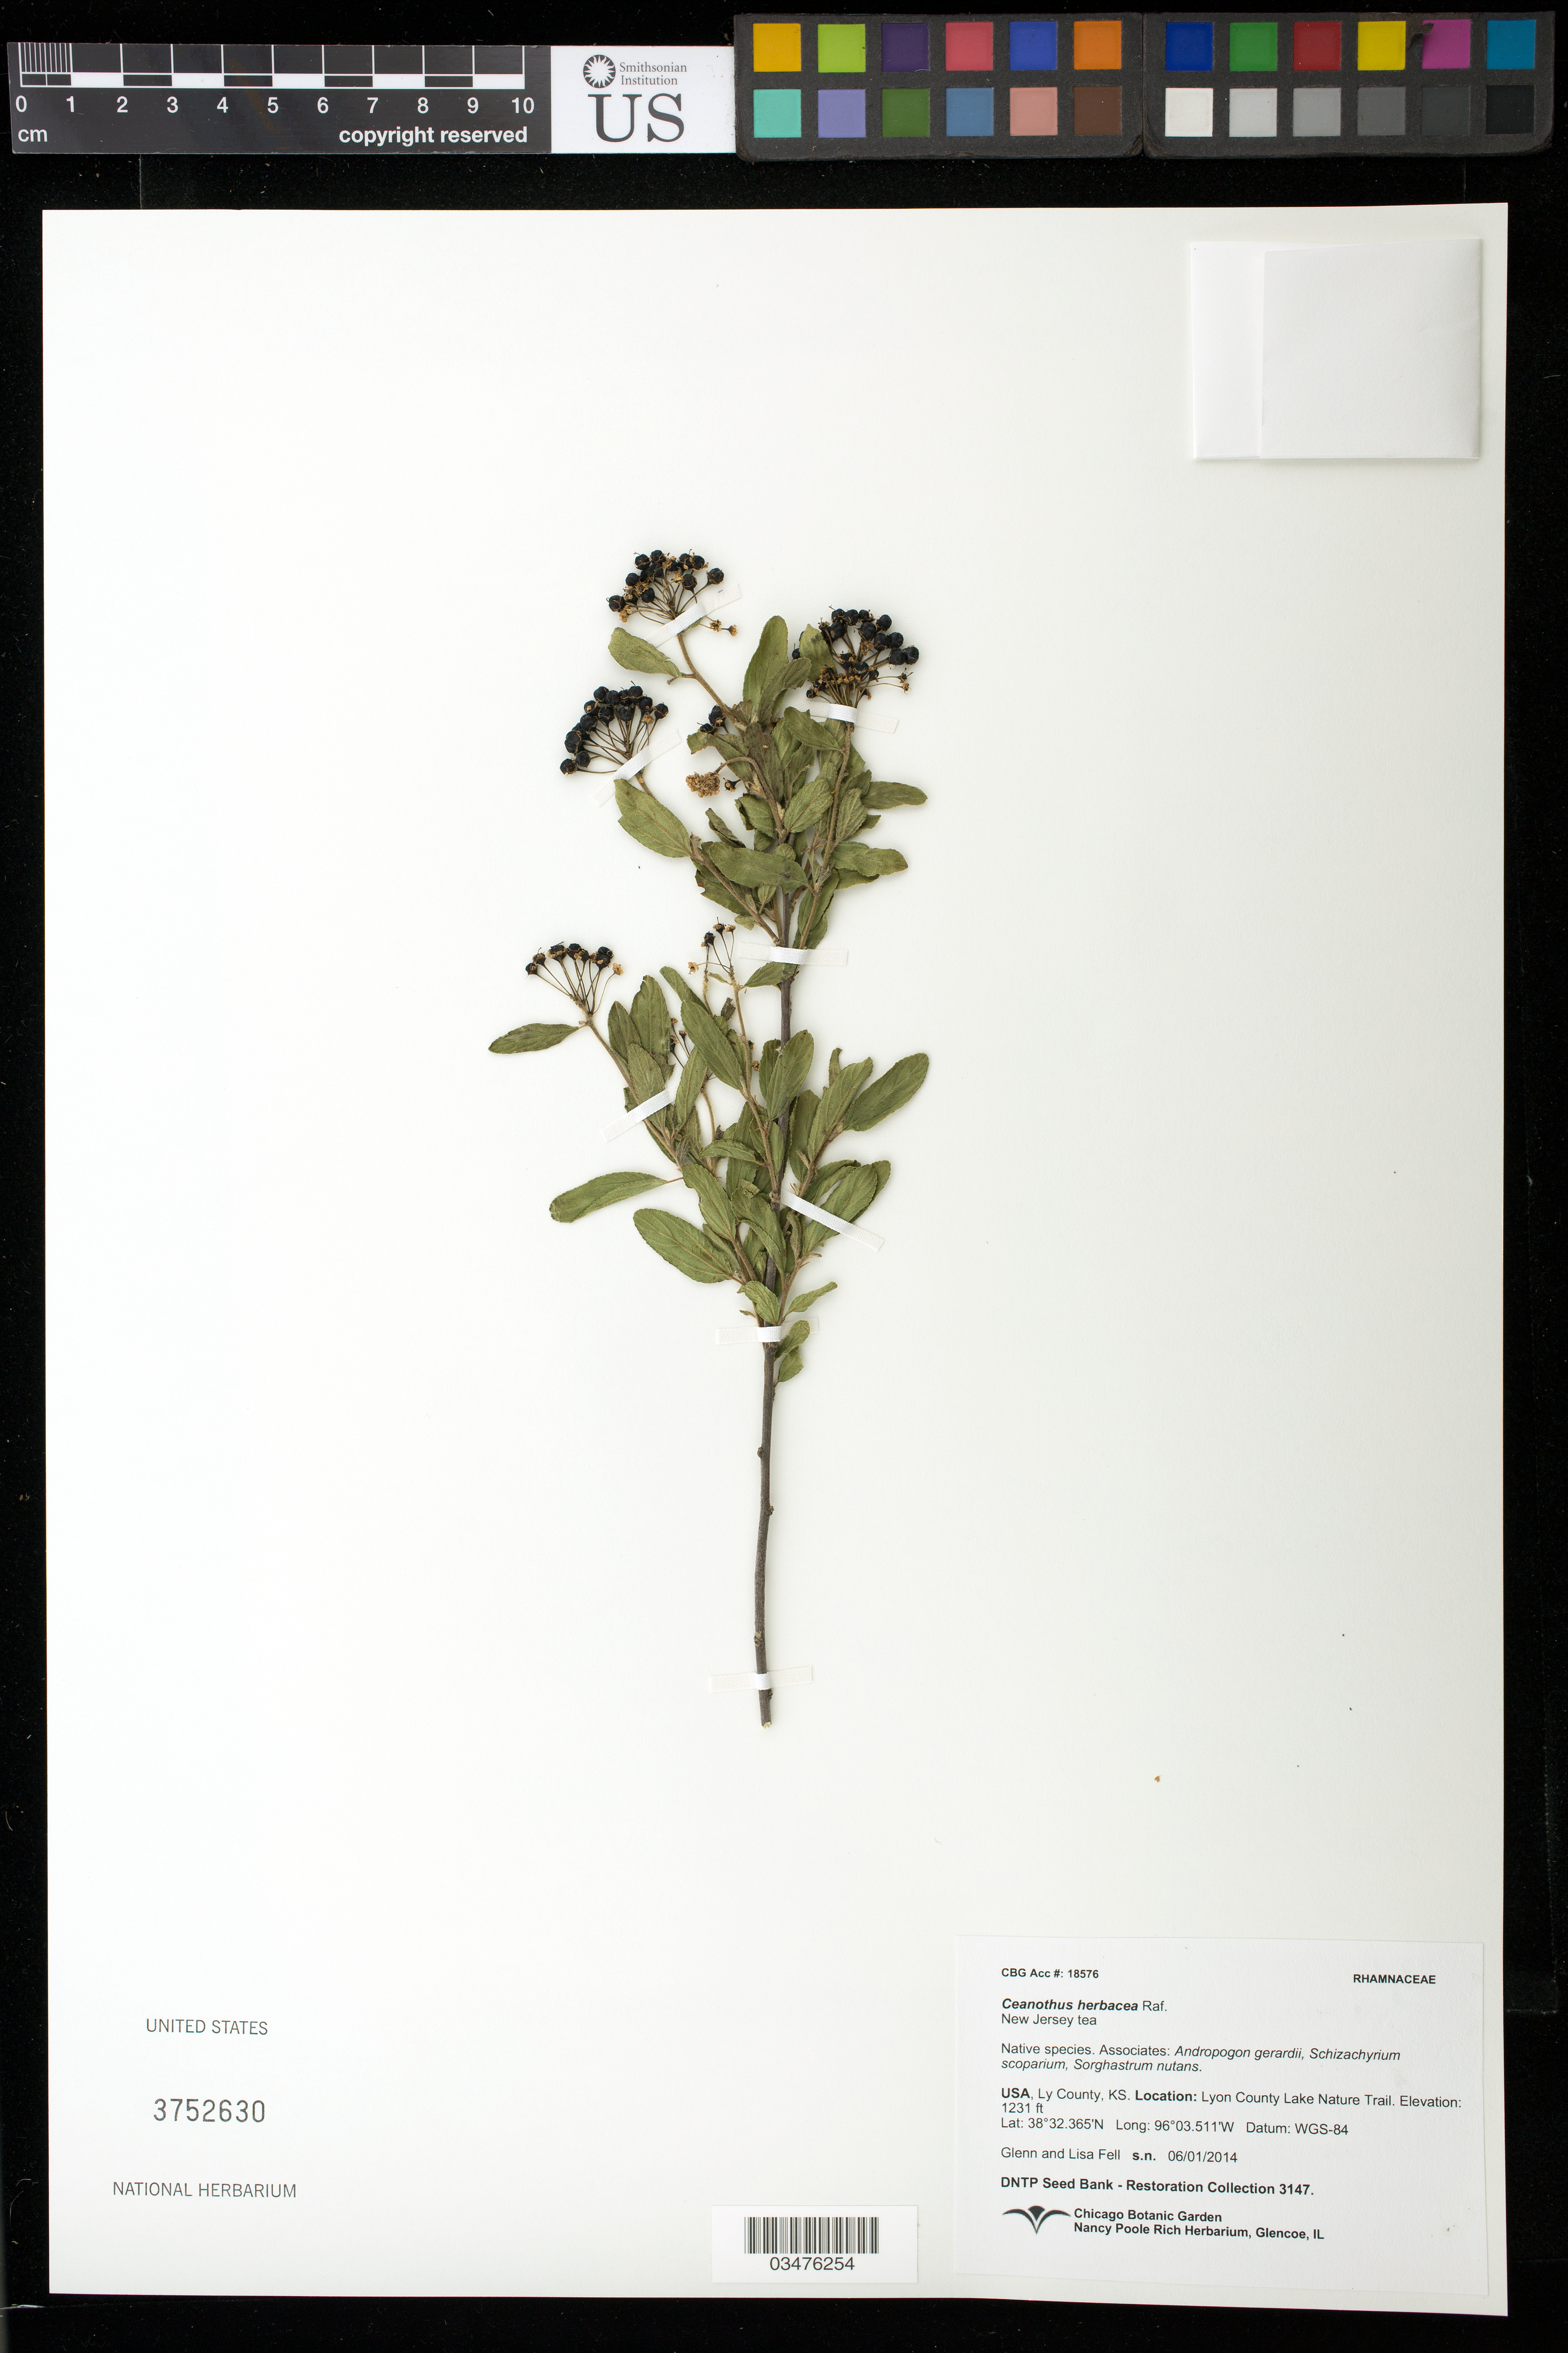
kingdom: Plantae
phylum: Tracheophyta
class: Magnoliopsida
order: Rosales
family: Rhamnaceae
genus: Ceanothus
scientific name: Ceanothus herbaceus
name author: Raf.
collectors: G. Fell & L. Fell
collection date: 2014-06-01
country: United States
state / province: Kansas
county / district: Lyon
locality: Lyon County Lake Nature Trail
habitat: With Andropogon gerardii, Schizachyrium scoparium, Sorghastrum nutans.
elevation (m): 375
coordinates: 38 32.365 N, 96 03.511 W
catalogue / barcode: US 3752630